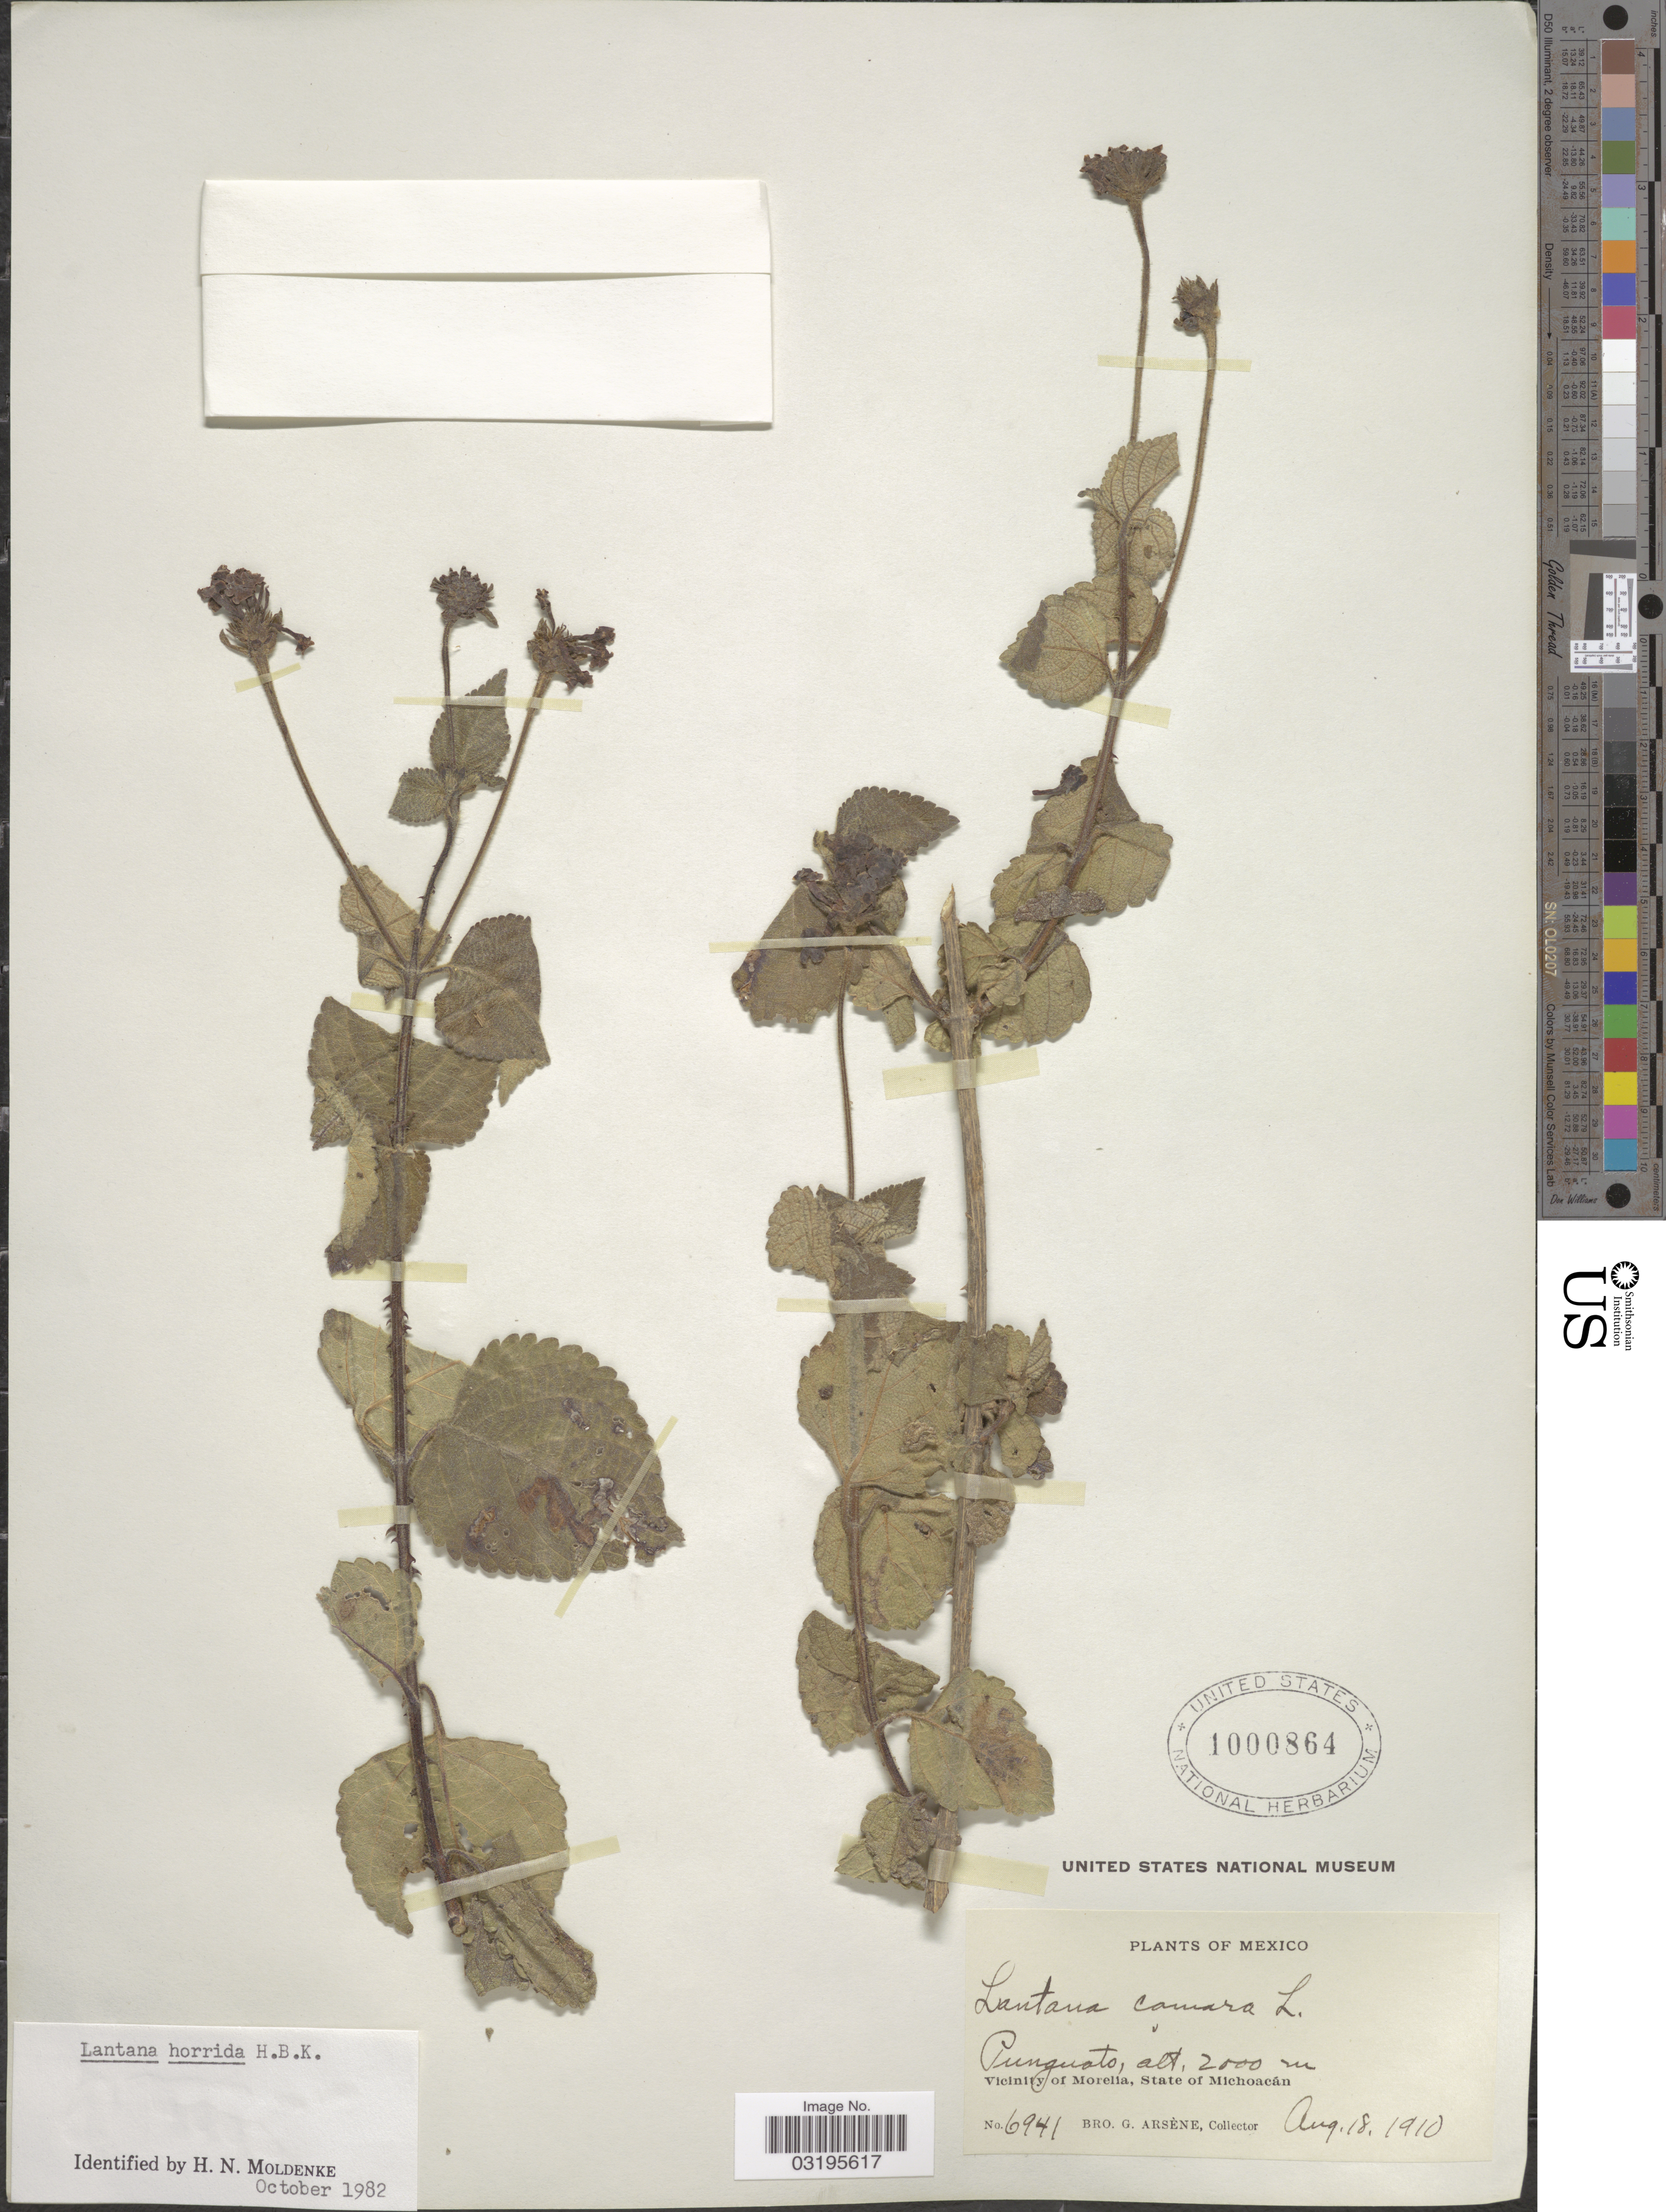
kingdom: Plantae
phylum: Tracheophyta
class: Magnoliopsida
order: Lamiales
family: Verbenaceae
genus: Lantana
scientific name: Lantana horrida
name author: Kunth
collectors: Bro. G. Arsène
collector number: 6941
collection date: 1910-08-18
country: Mexico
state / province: Michoacán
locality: Punguato. Vicinity of Morelia.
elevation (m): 2000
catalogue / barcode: US 1000864